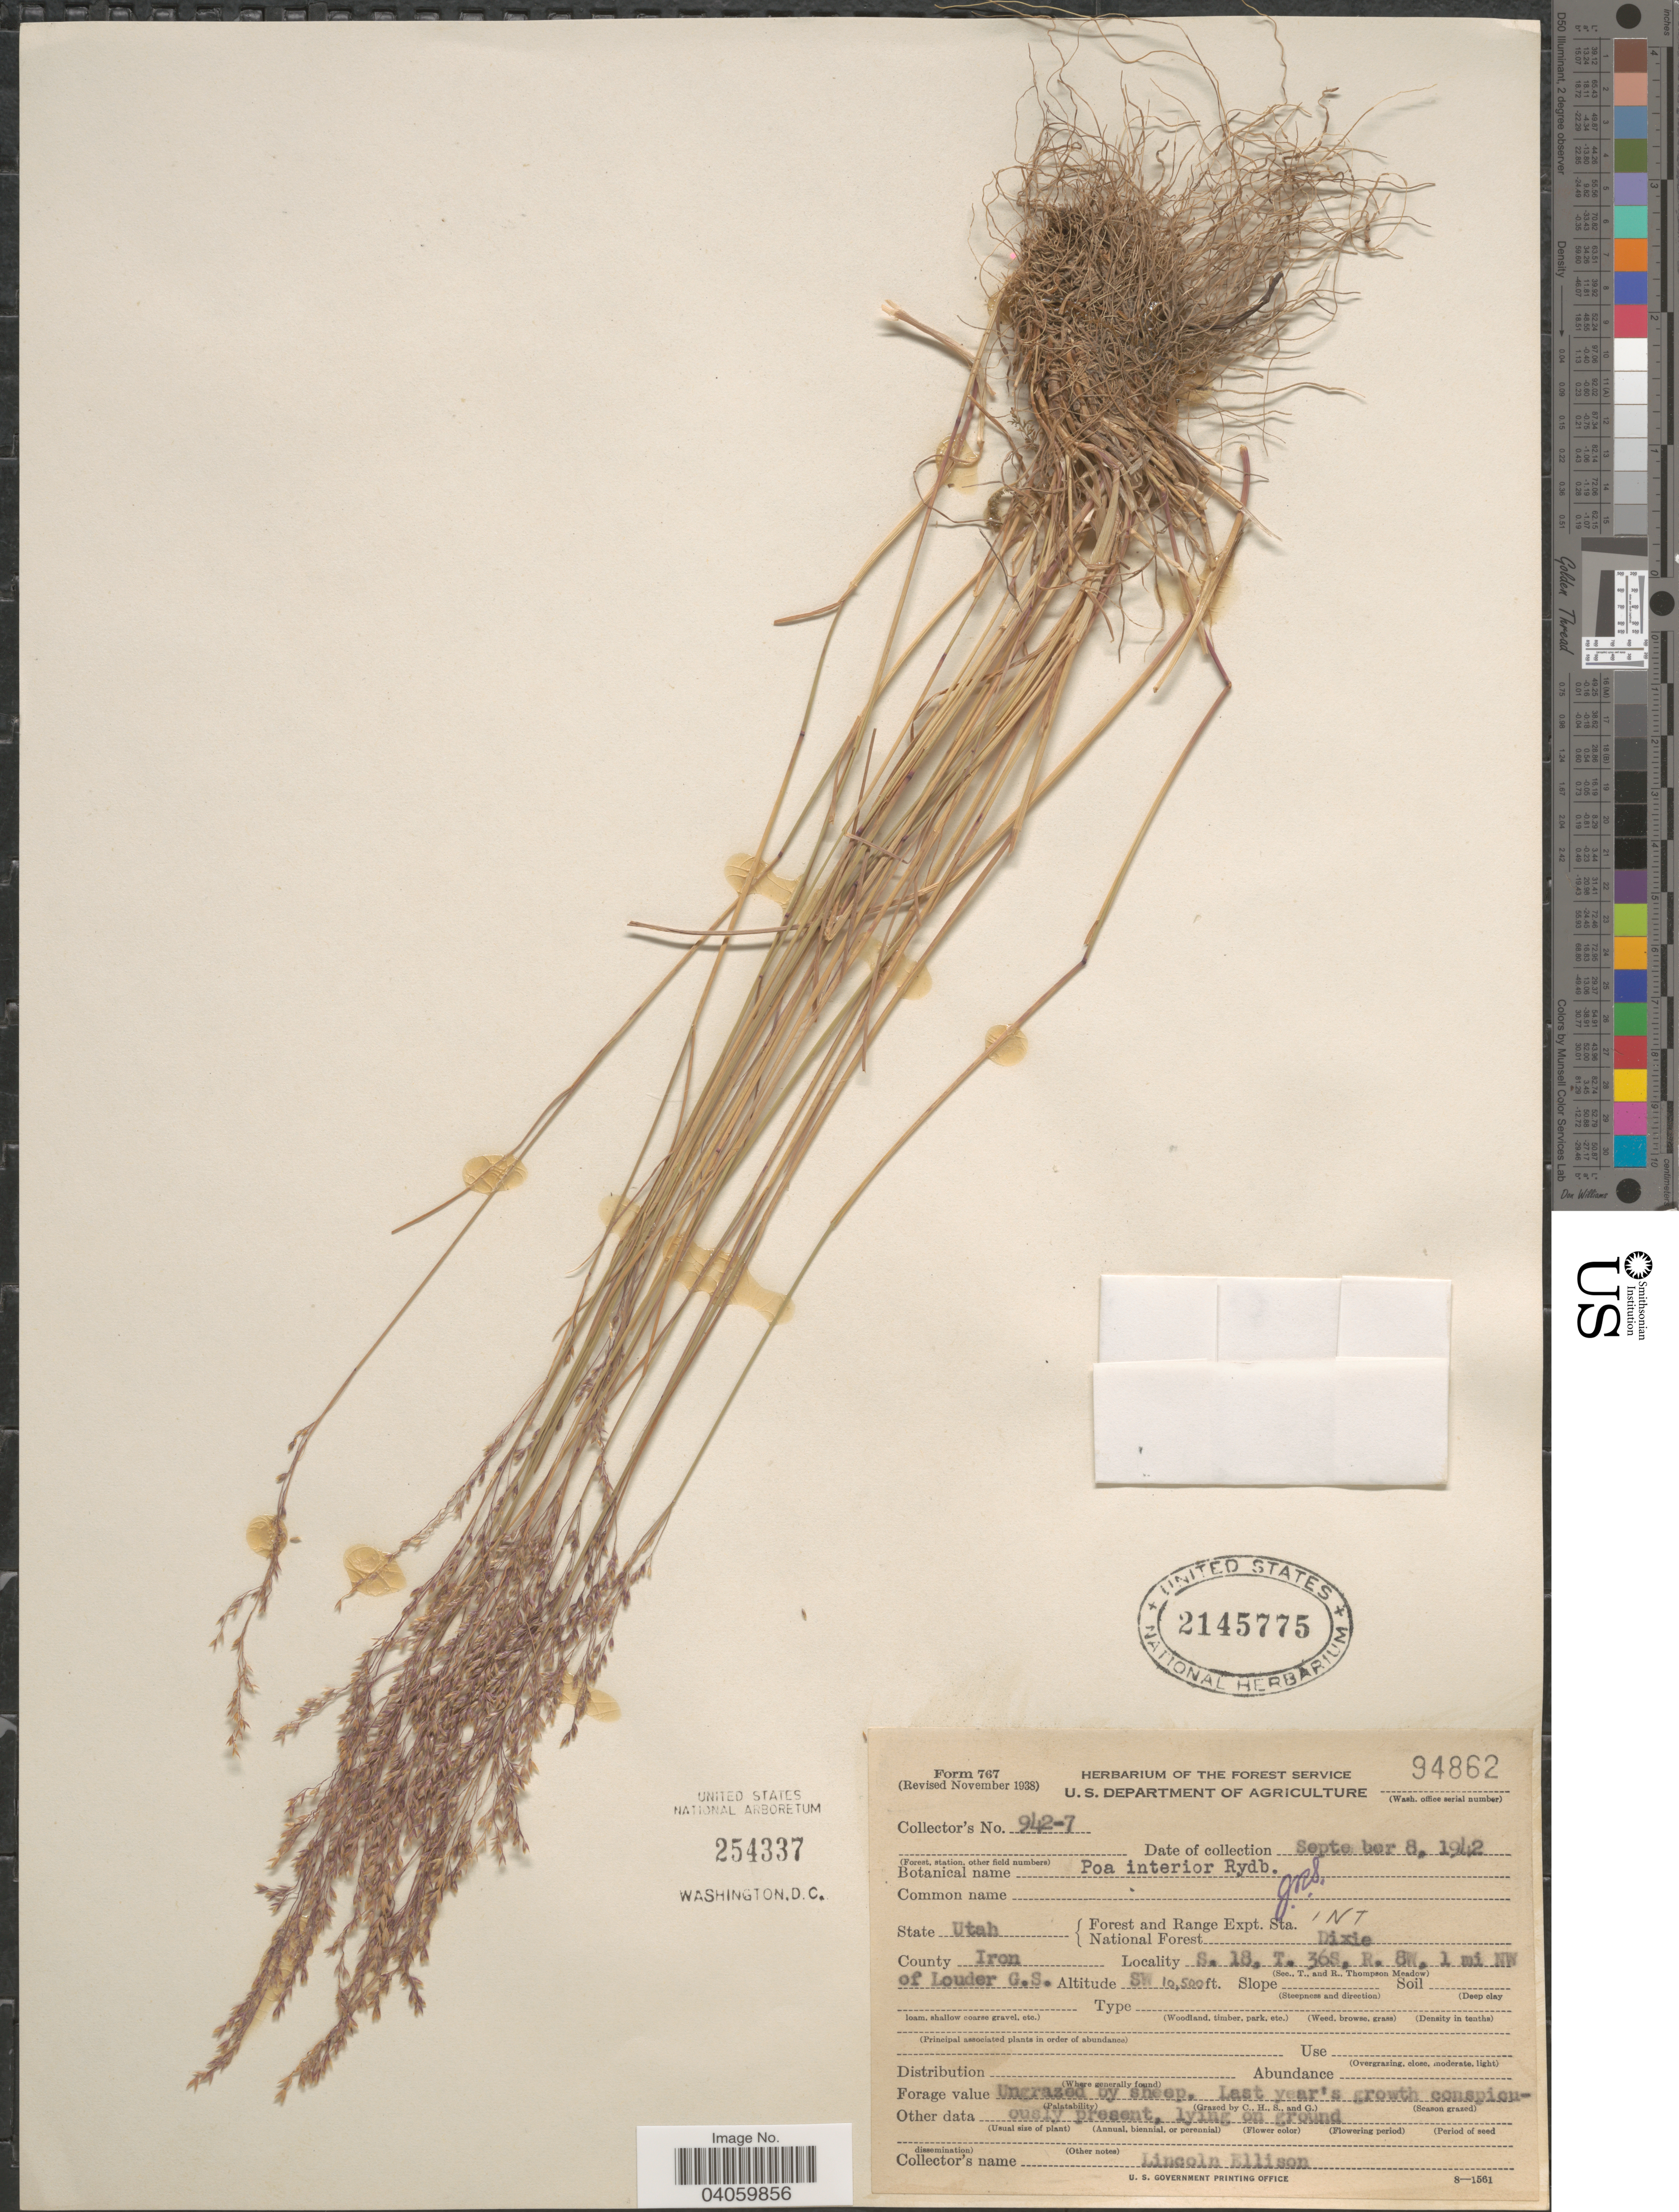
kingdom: Plantae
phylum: Tracheophyta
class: Liliopsida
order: Poales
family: Poaceae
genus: Poa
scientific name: Poa interior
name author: Rydb.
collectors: L. Ellison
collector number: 942-7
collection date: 1942-09-08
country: United States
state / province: Utah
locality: Forest and Range Expt. Sta. National Forest Dixie. County Iron. S. 18, T. 36S, R. 8W, 1 mi NW of Louder G.S.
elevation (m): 3200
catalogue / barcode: US 2145775